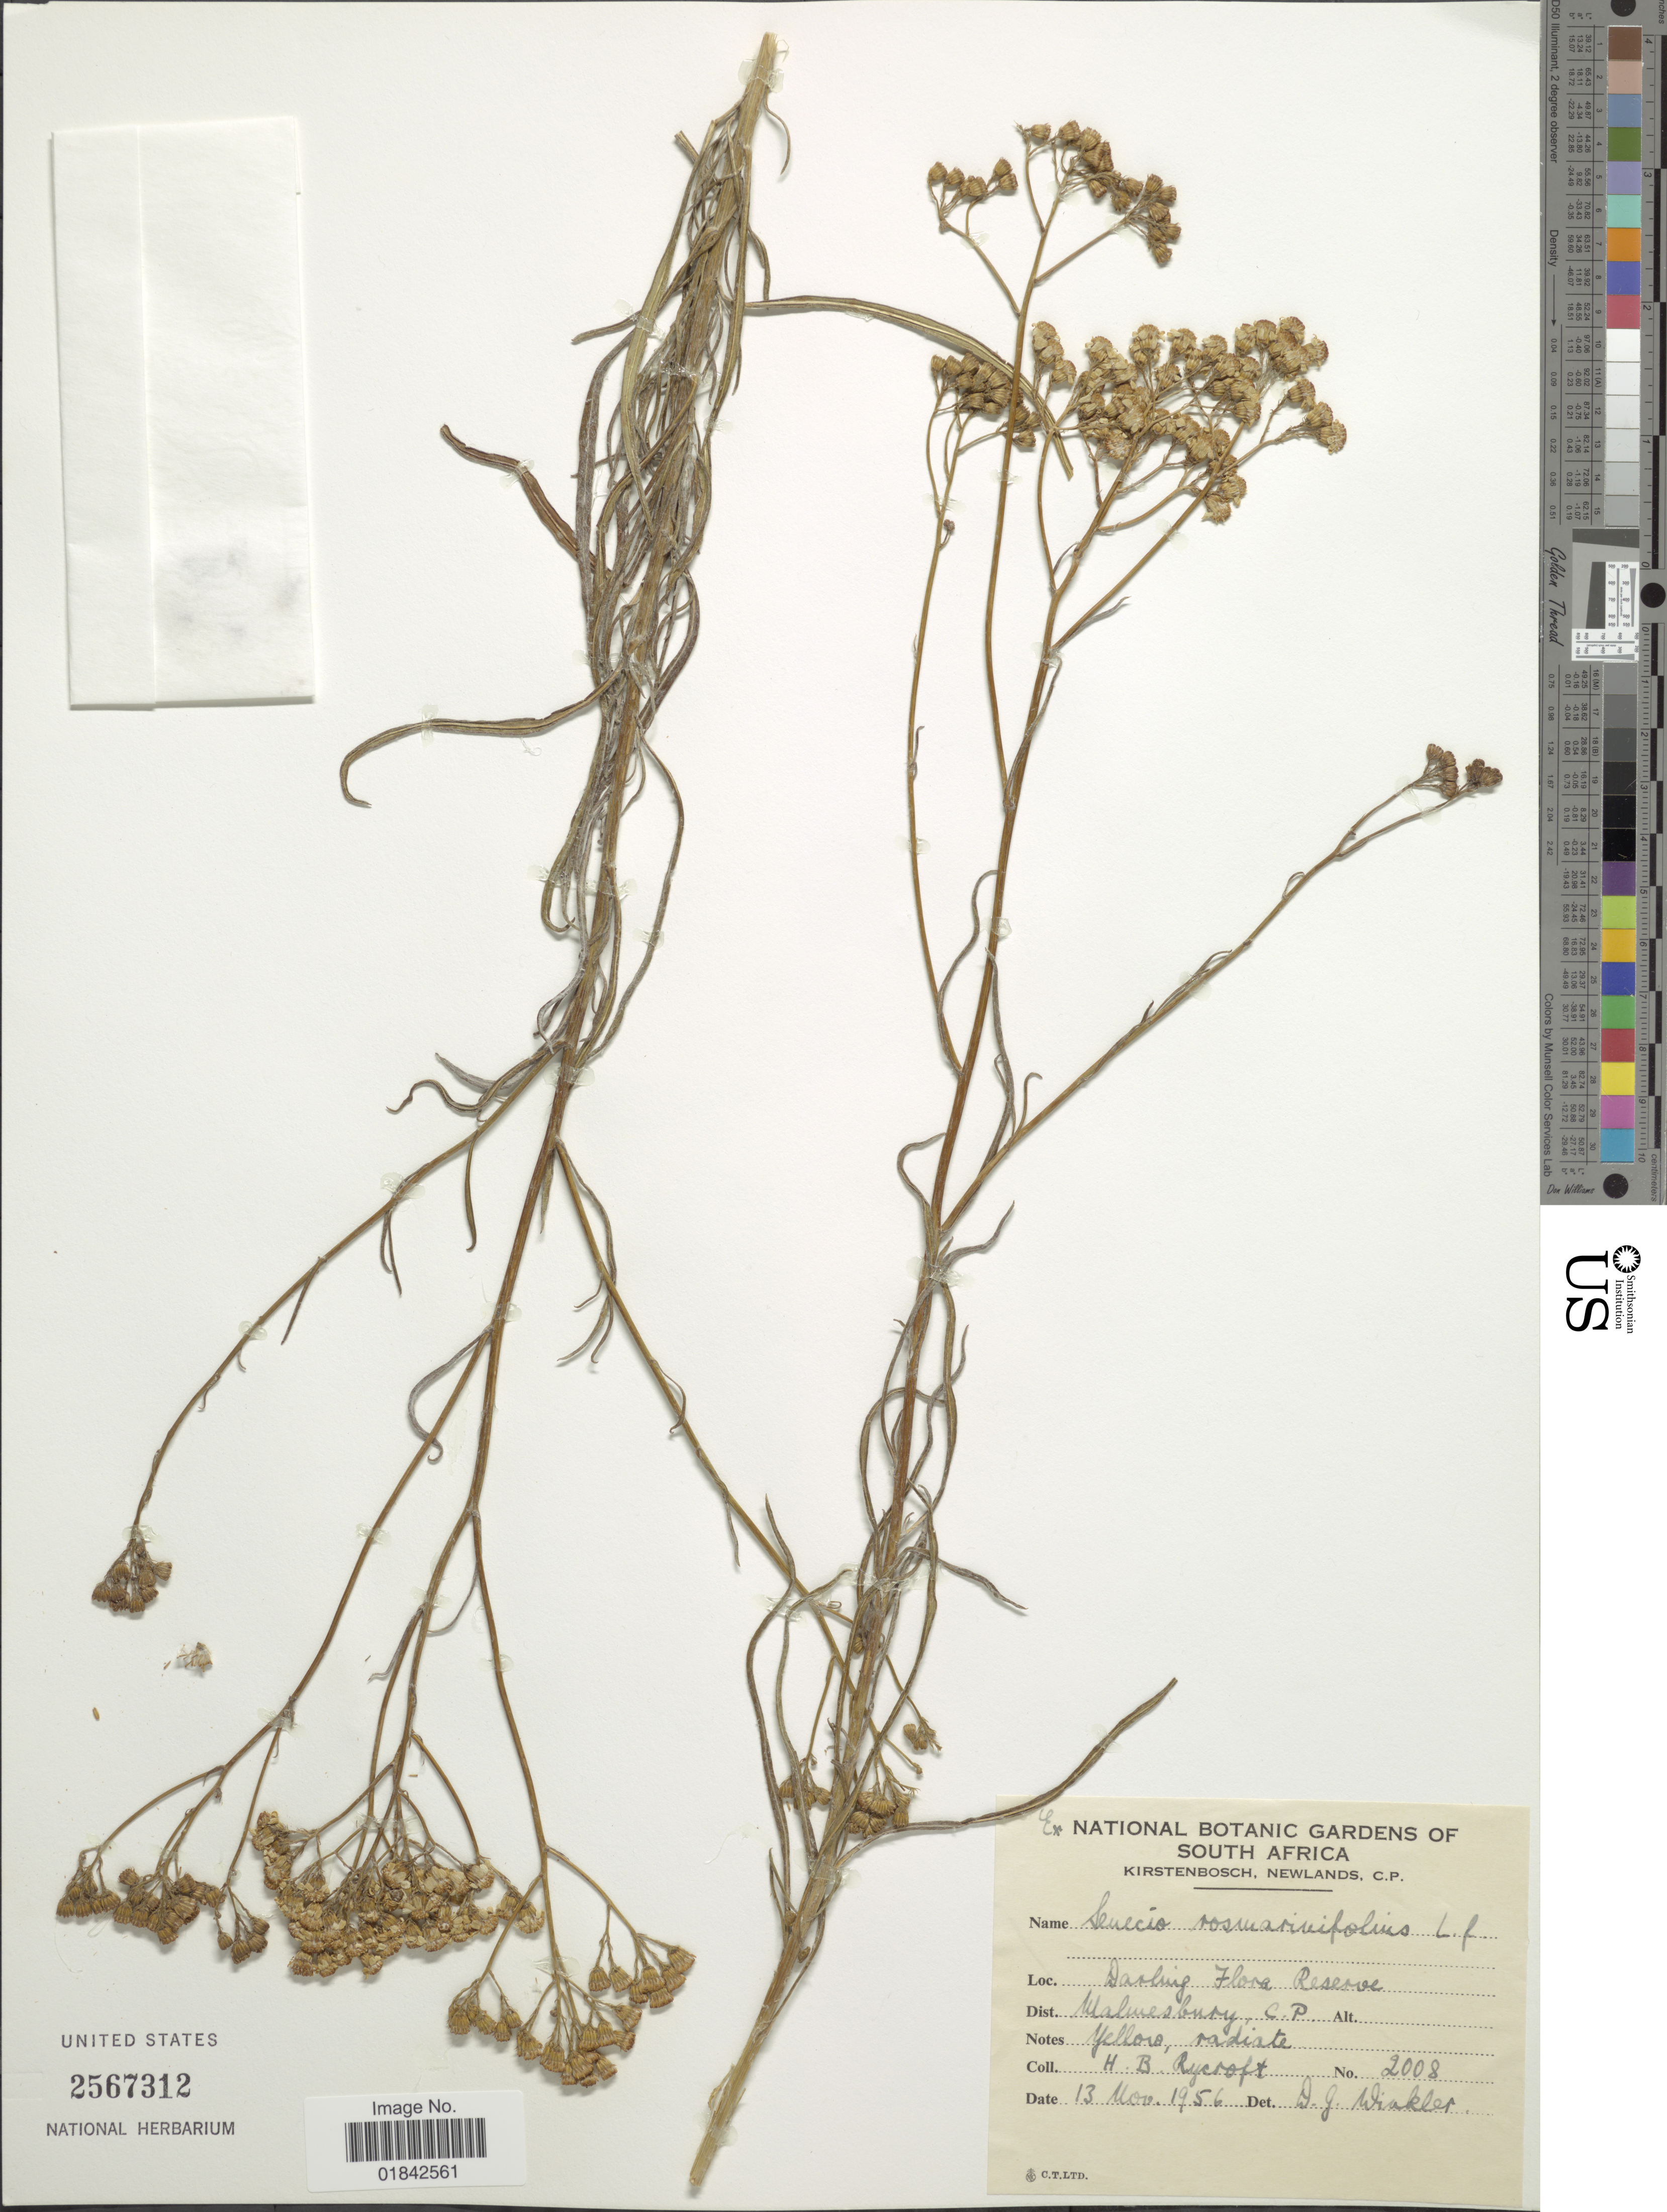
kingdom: Plantae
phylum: Tracheophyta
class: Magnoliopsida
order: Asterales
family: Asteraceae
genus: Senecio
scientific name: Senecio rosmarinifolius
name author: L. f.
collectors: H. Rycroft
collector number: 2008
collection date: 1956-11-13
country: South Africa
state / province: Western Cape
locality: Dashing Flore Reserve, Malmesbury, C. P.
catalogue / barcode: US 2567312